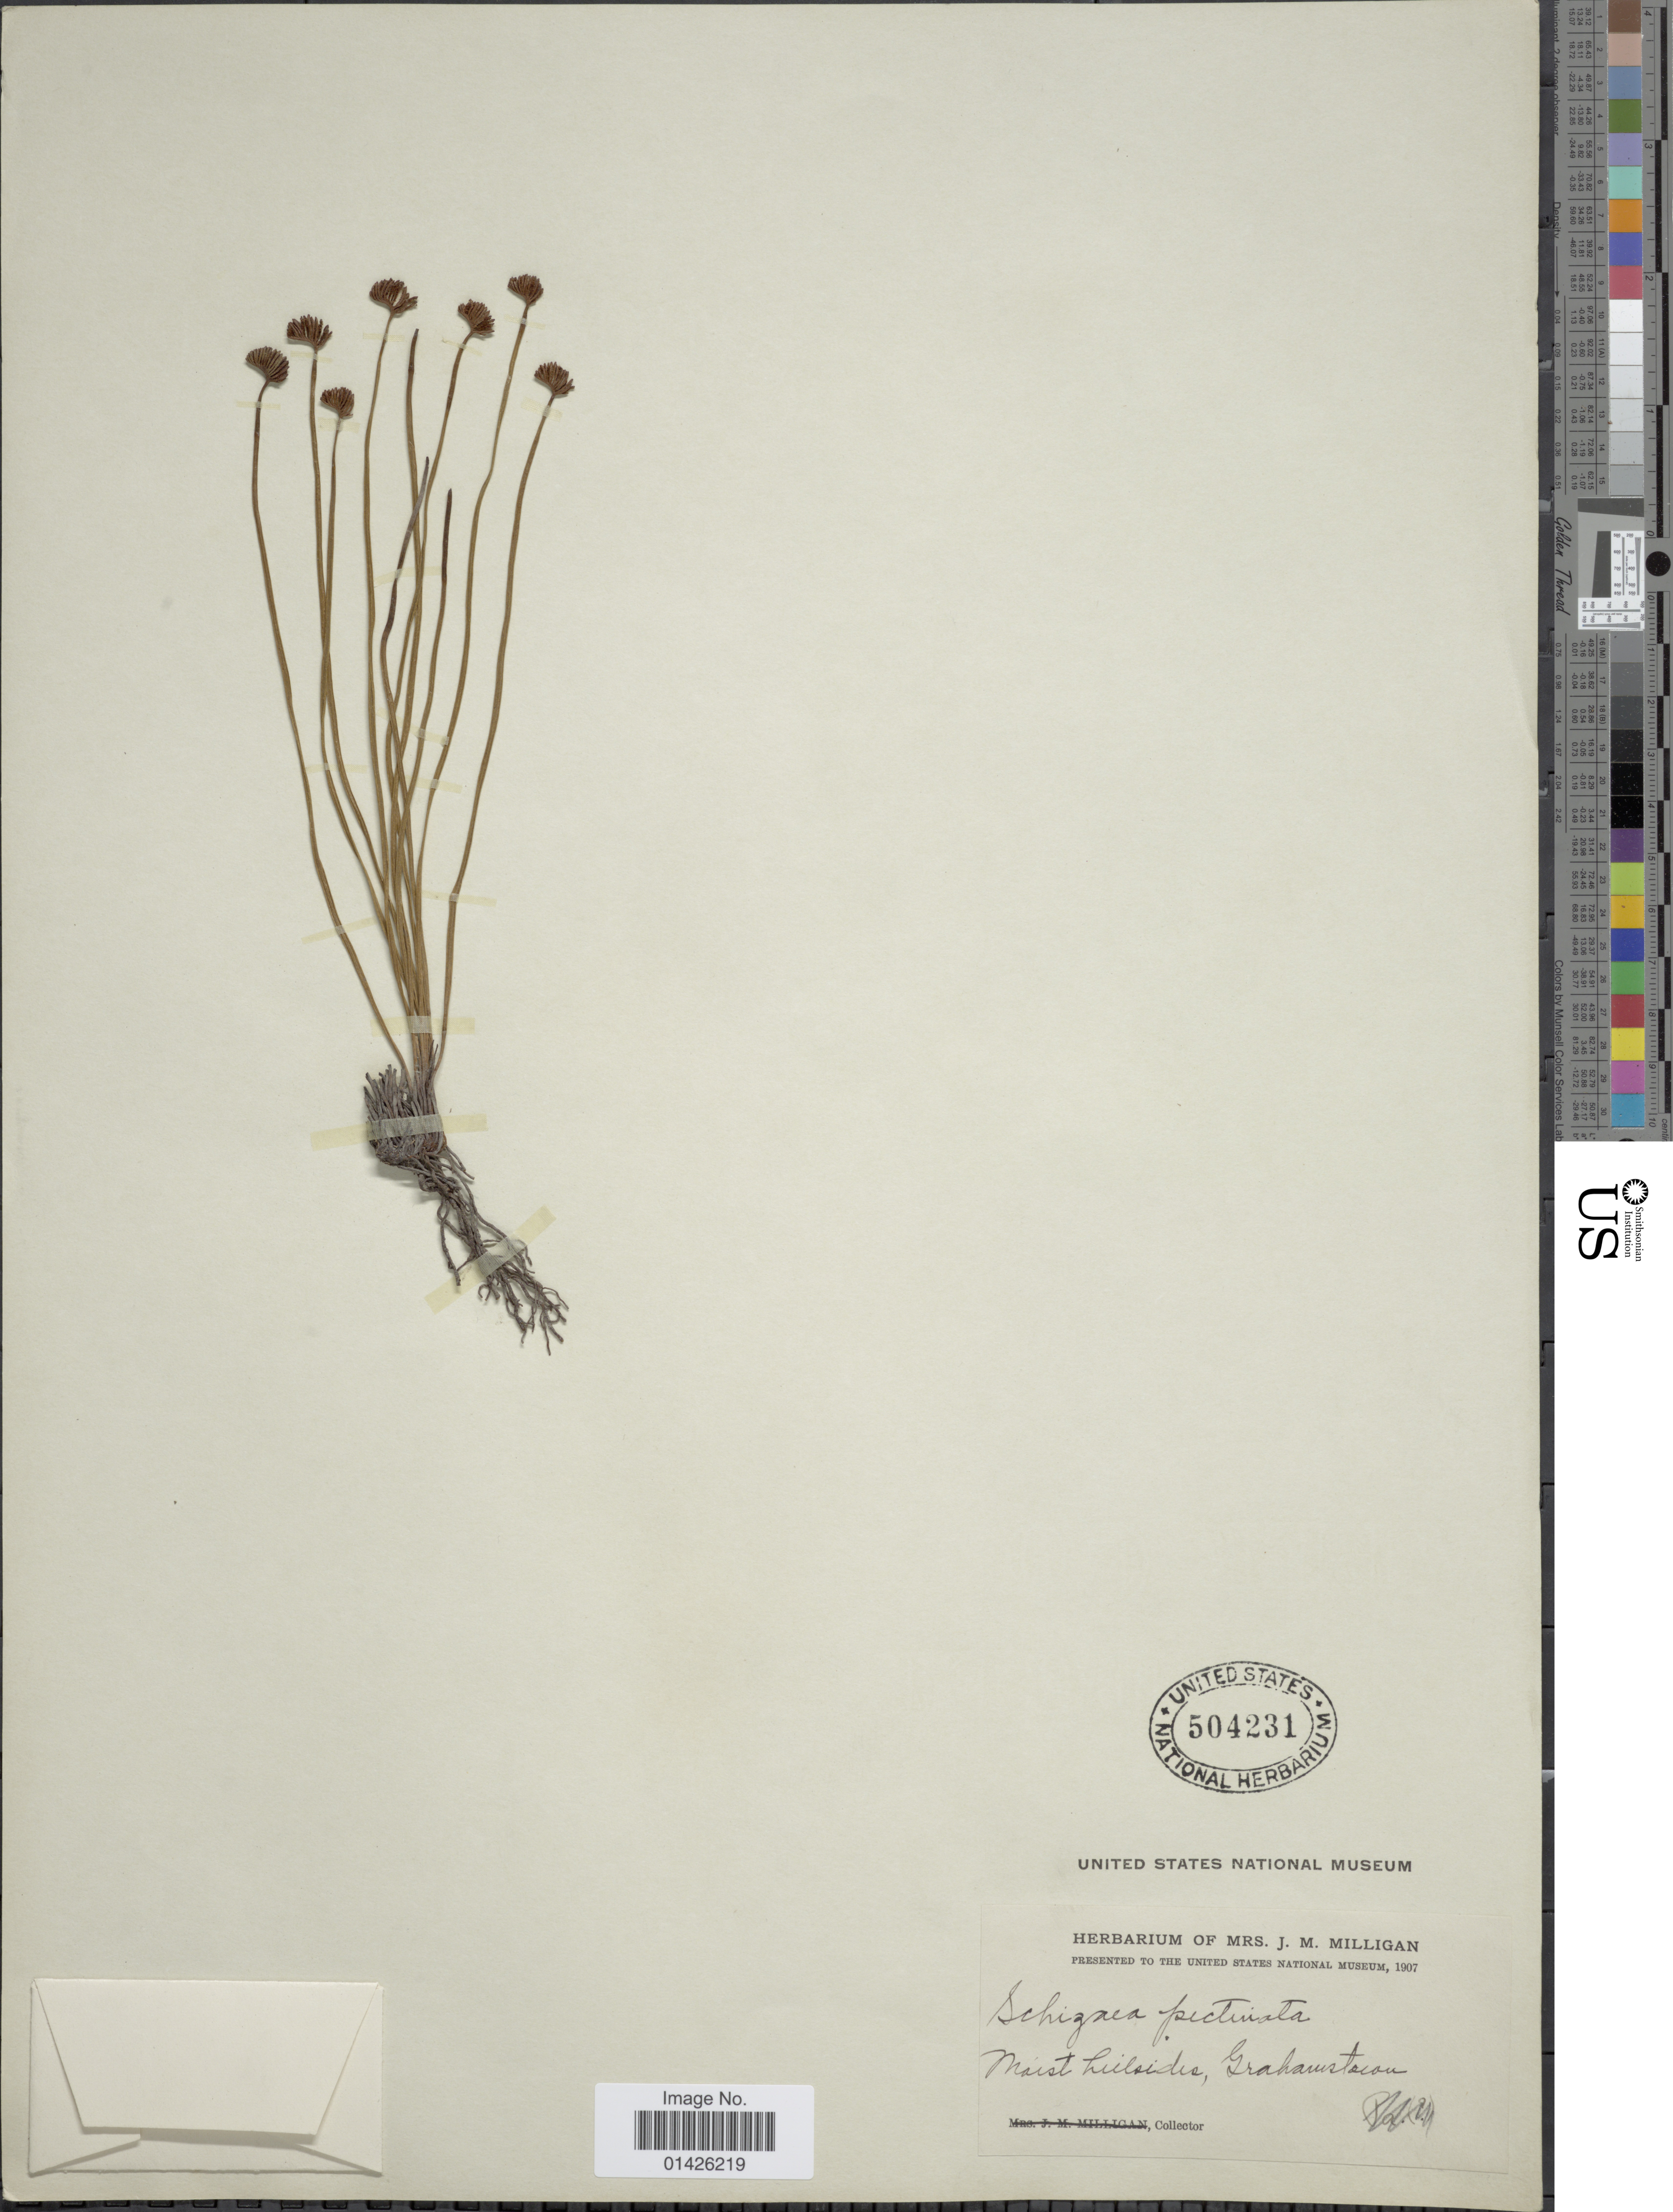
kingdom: Plantae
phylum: Tracheophyta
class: Polypodiopsida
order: Schizaeales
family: Schizaeaceae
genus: Schizaea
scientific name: Schizaea pectinata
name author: (L.) Sw.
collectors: ex herb. J. M. Milligan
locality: Mosit hillside, Grahamstown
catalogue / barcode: US 504231